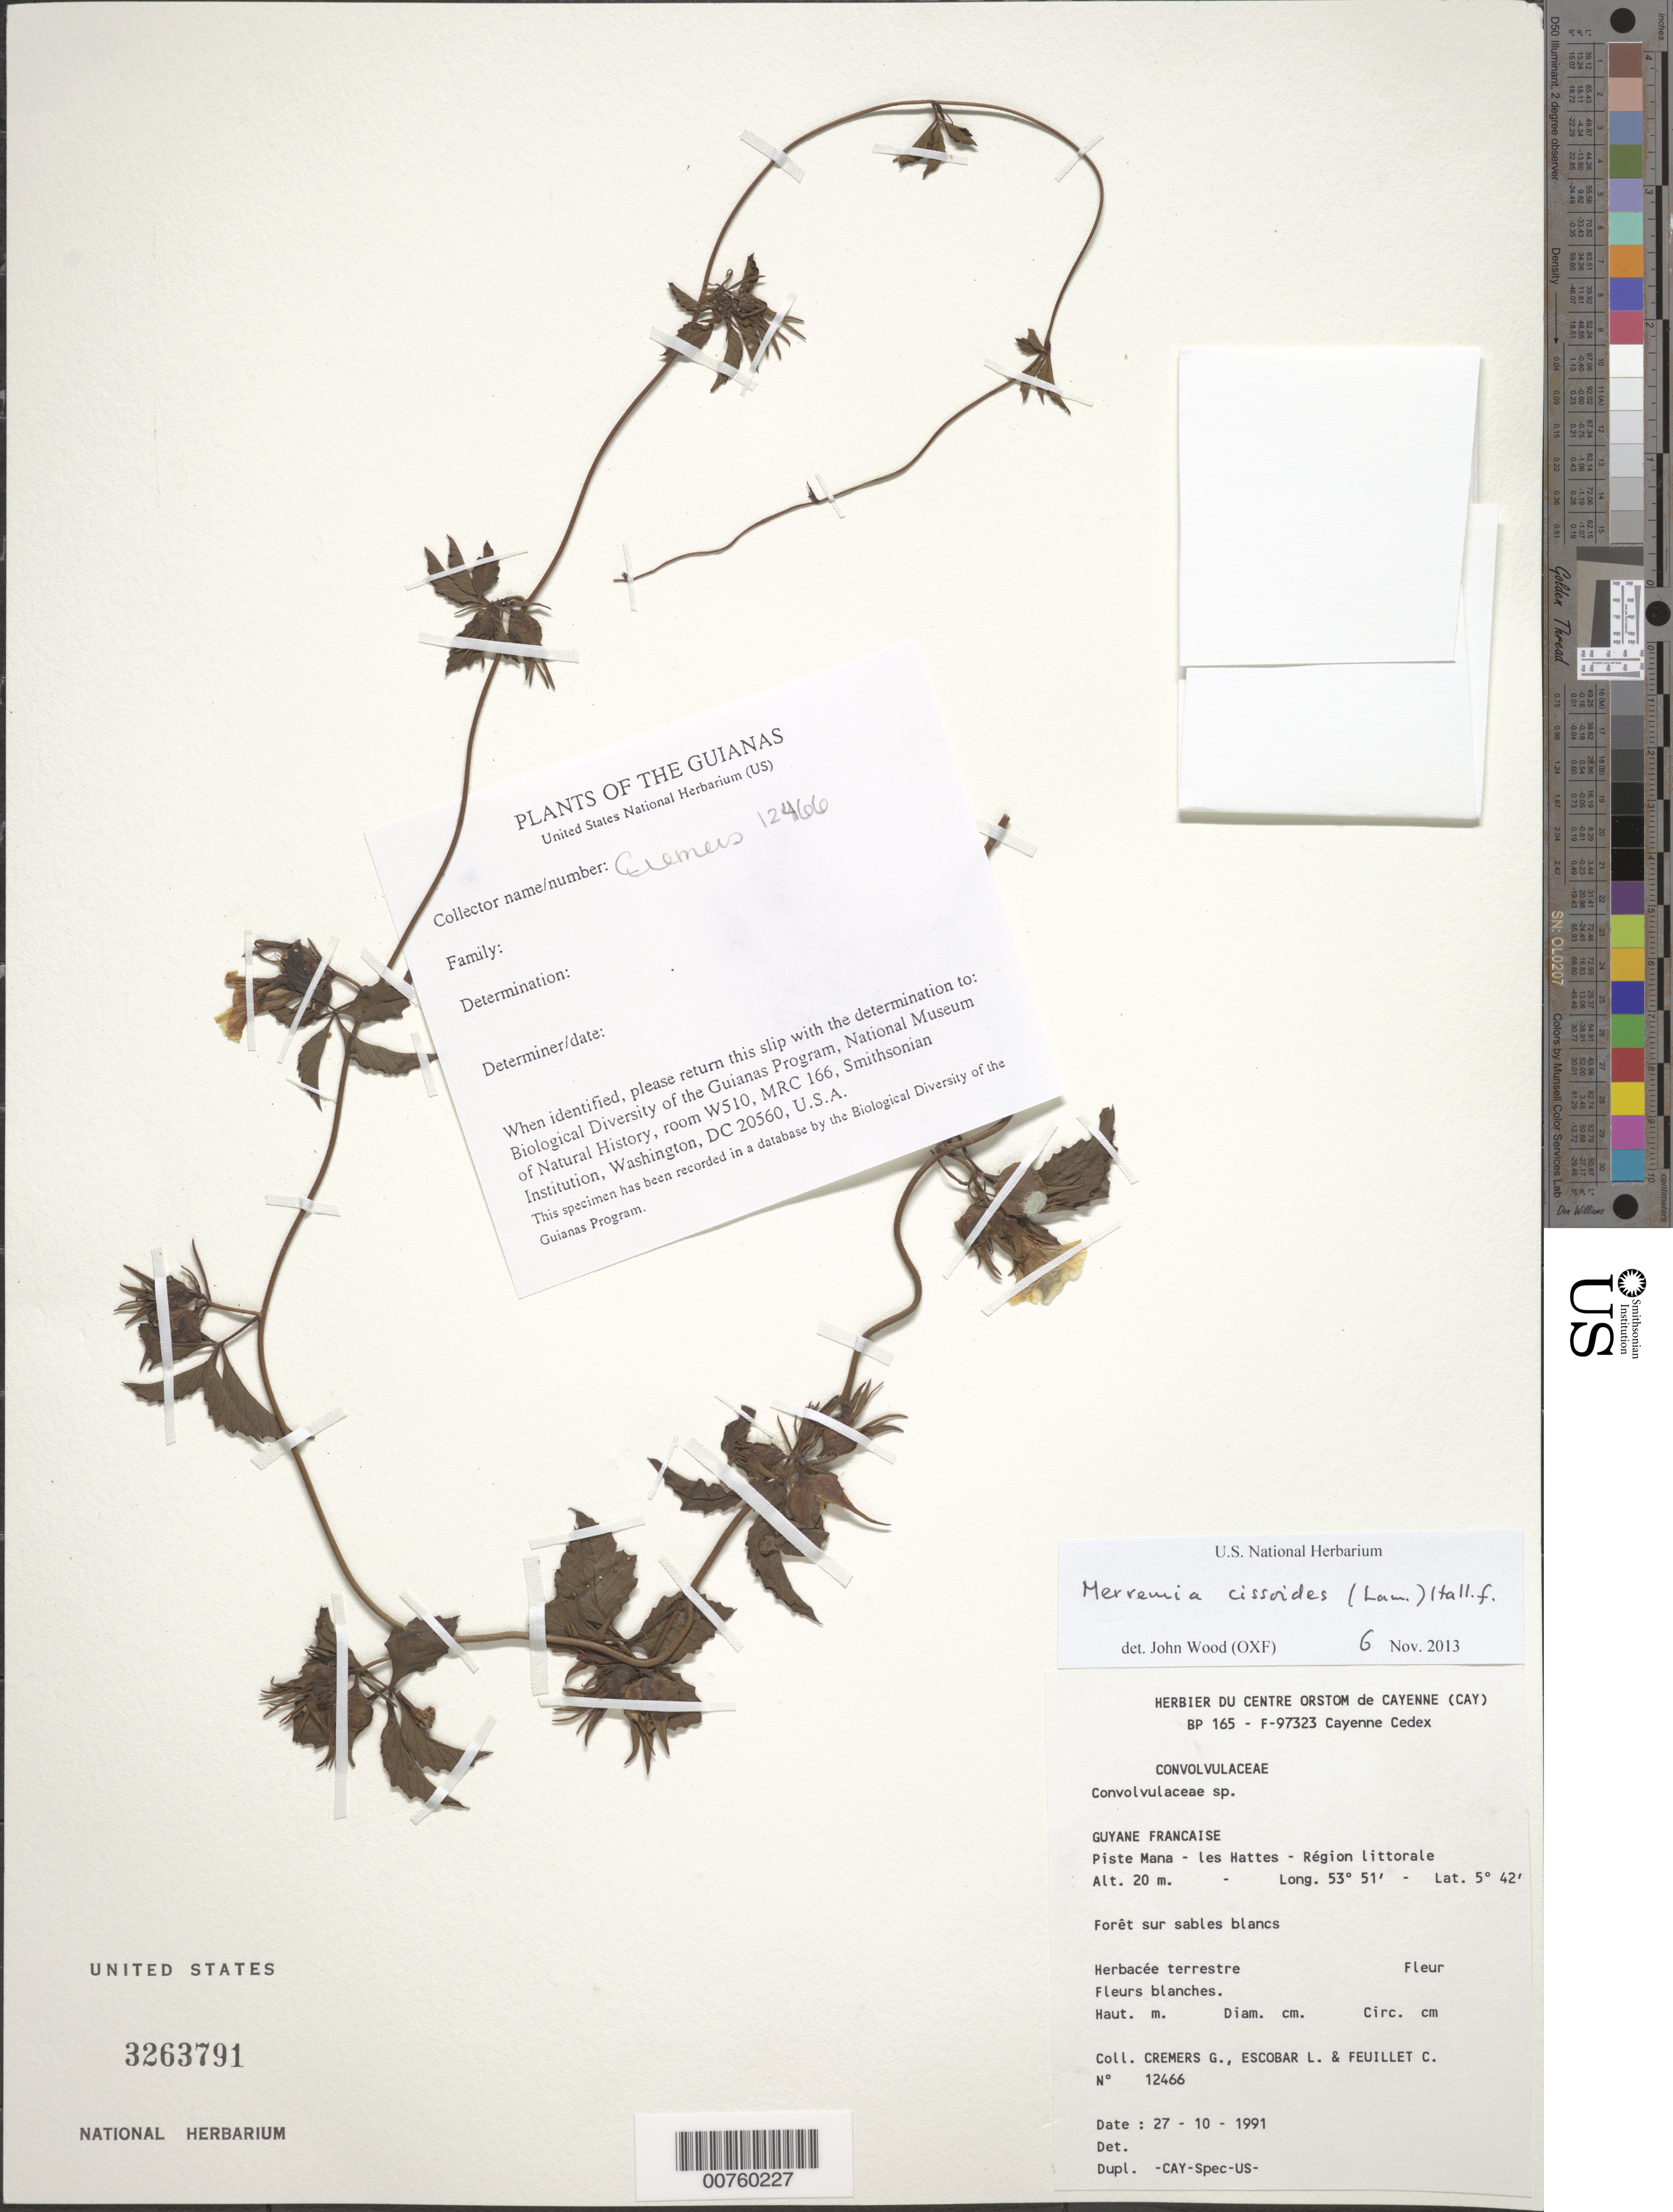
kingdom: Plantae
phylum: Tracheophyta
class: Magnoliopsida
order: Solanales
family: Convolvulaceae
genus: Distimake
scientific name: Distimake cissoides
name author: (Lam.) A. R. Simões & Staples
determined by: Strong, Mark T., (BOT), Smithsonian Institution - National Museum of Natural History (UNITED STATES)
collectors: G. Cremers, L. Escobar & C. Feuillet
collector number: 12466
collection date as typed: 27-Oct-91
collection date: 1991-10-27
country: French Guiana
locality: Piste Mana, les Hattes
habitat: Forest on white sand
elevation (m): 20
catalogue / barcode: US 3263791